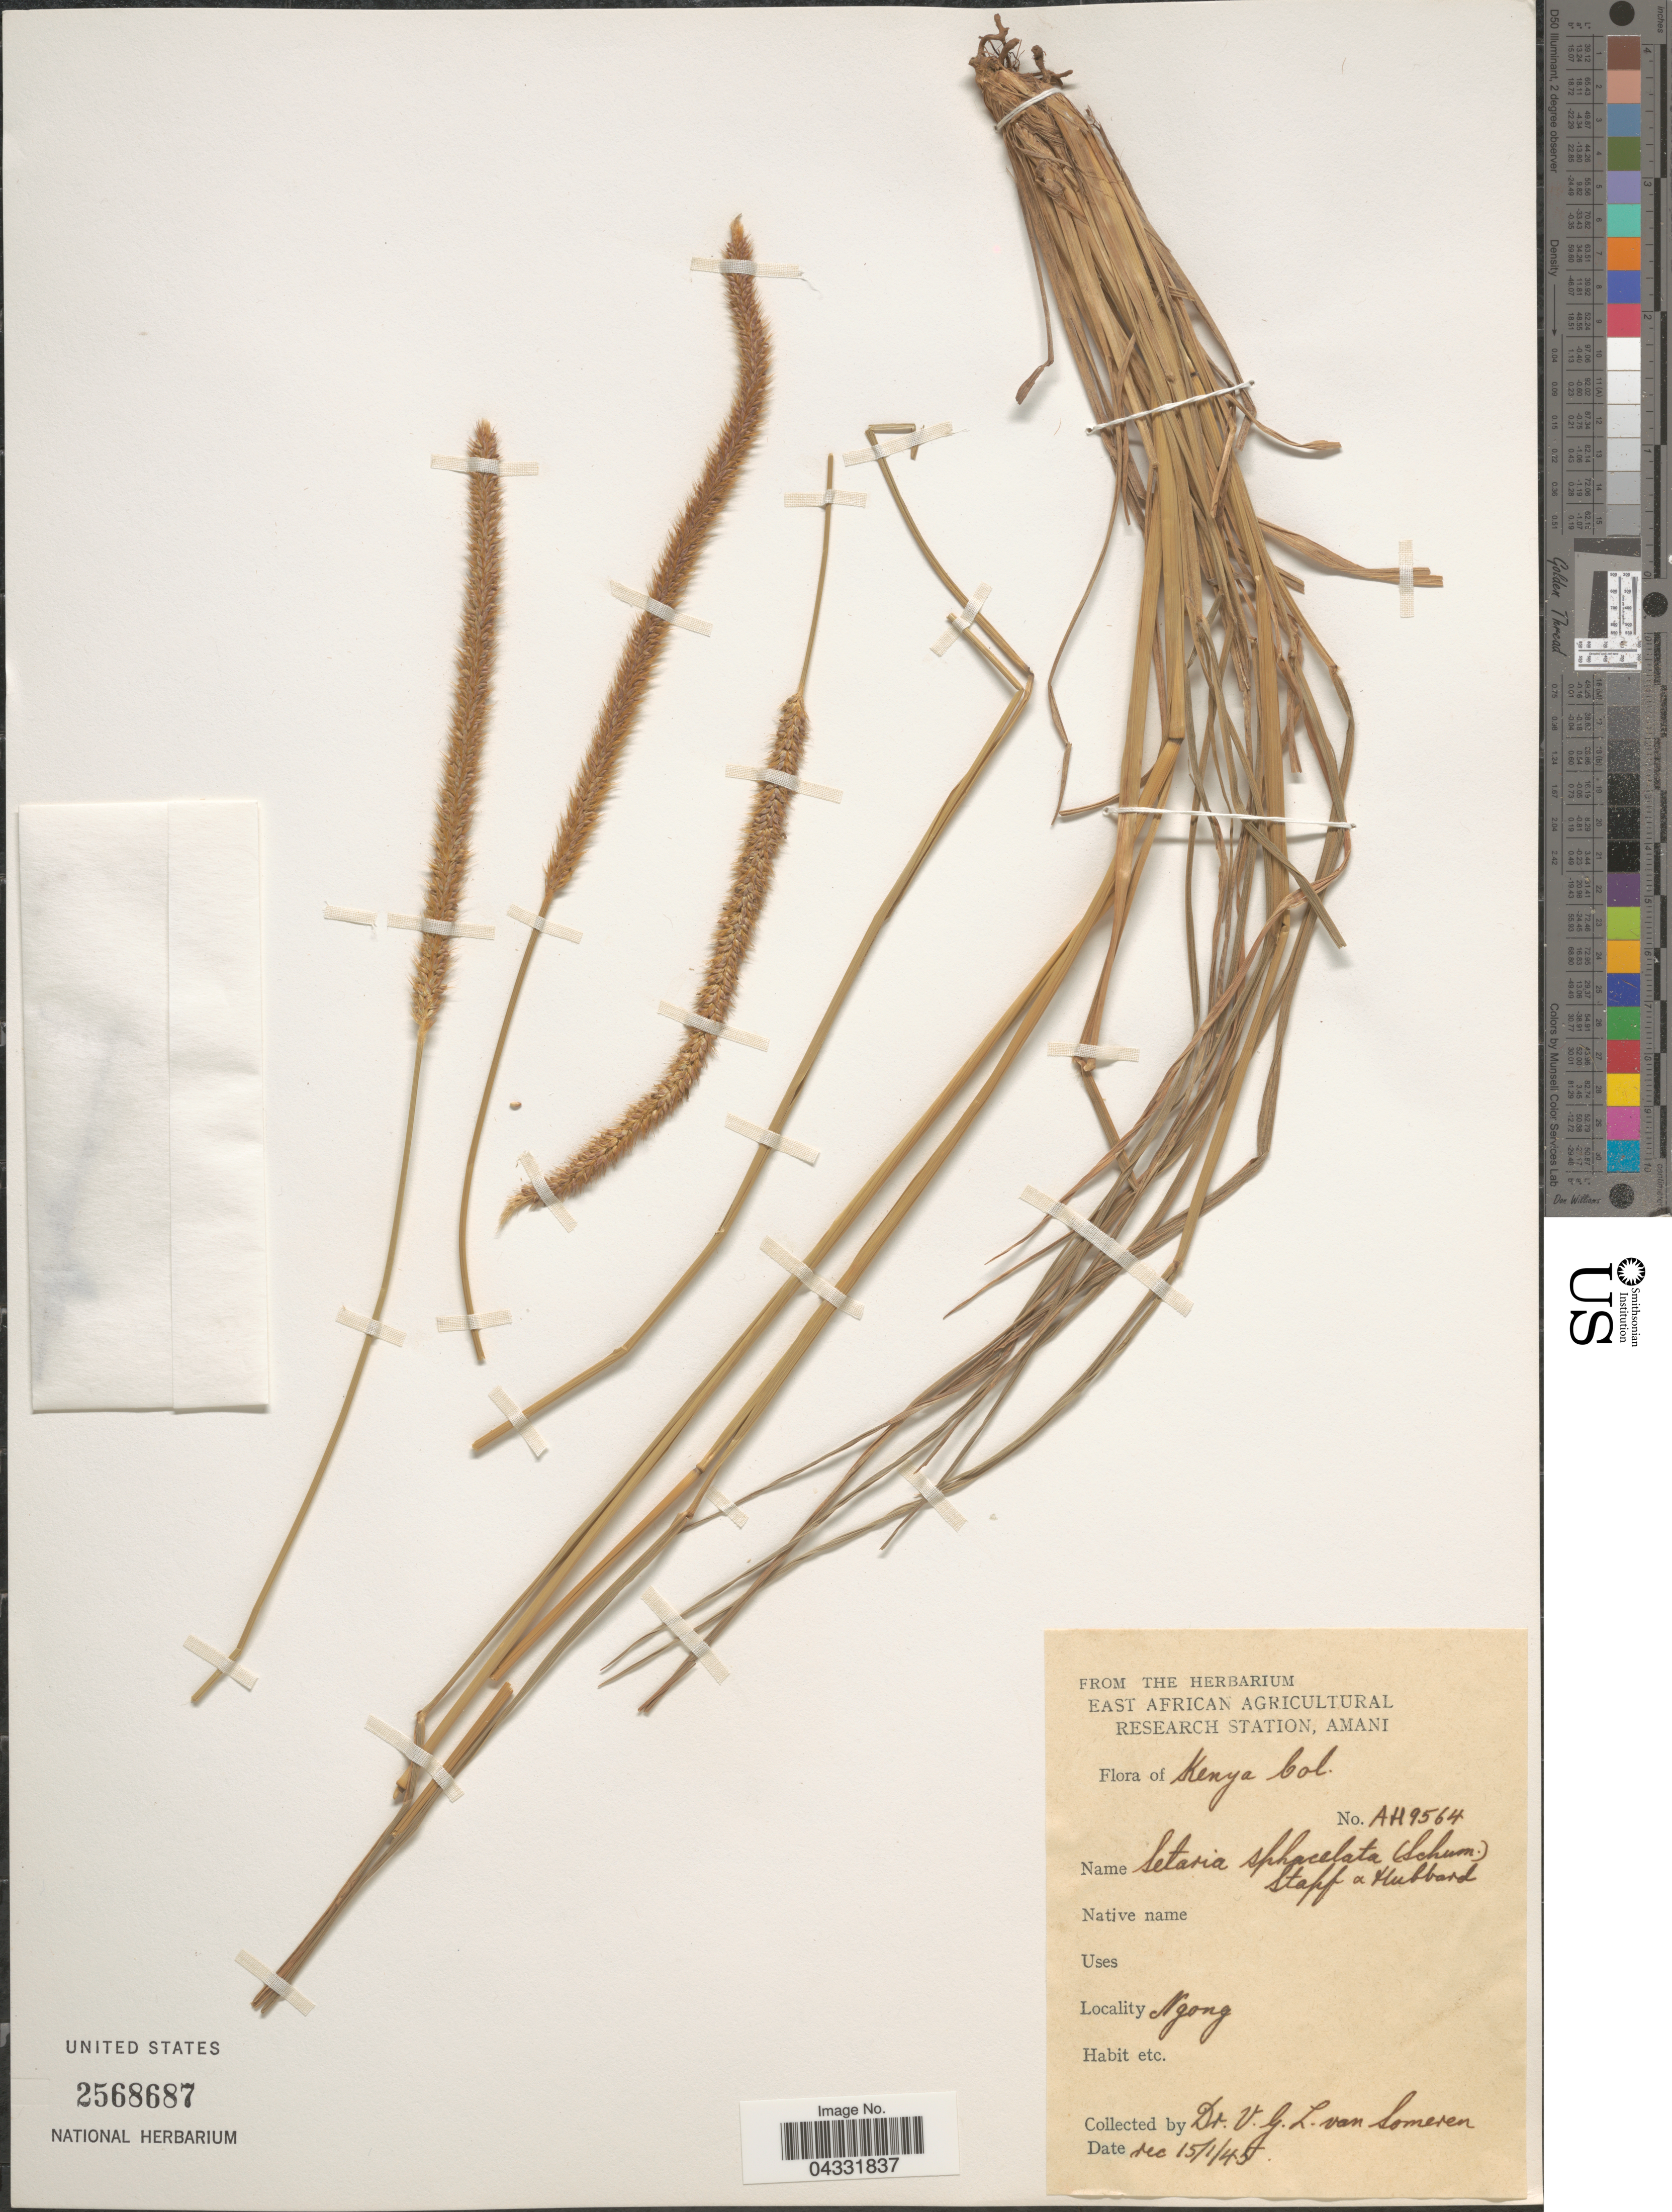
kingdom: Plantae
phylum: Tracheophyta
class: Liliopsida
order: Poales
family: Poaceae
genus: Setaria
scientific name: Setaria sphacelata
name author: (Schumach.) Stapf & Hubb. ex Moss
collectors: V. Someren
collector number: AH9564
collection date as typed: Transcribed d/m/y: 15/1/45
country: Kenya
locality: Kenya Col. Ngong.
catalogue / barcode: US 2568687